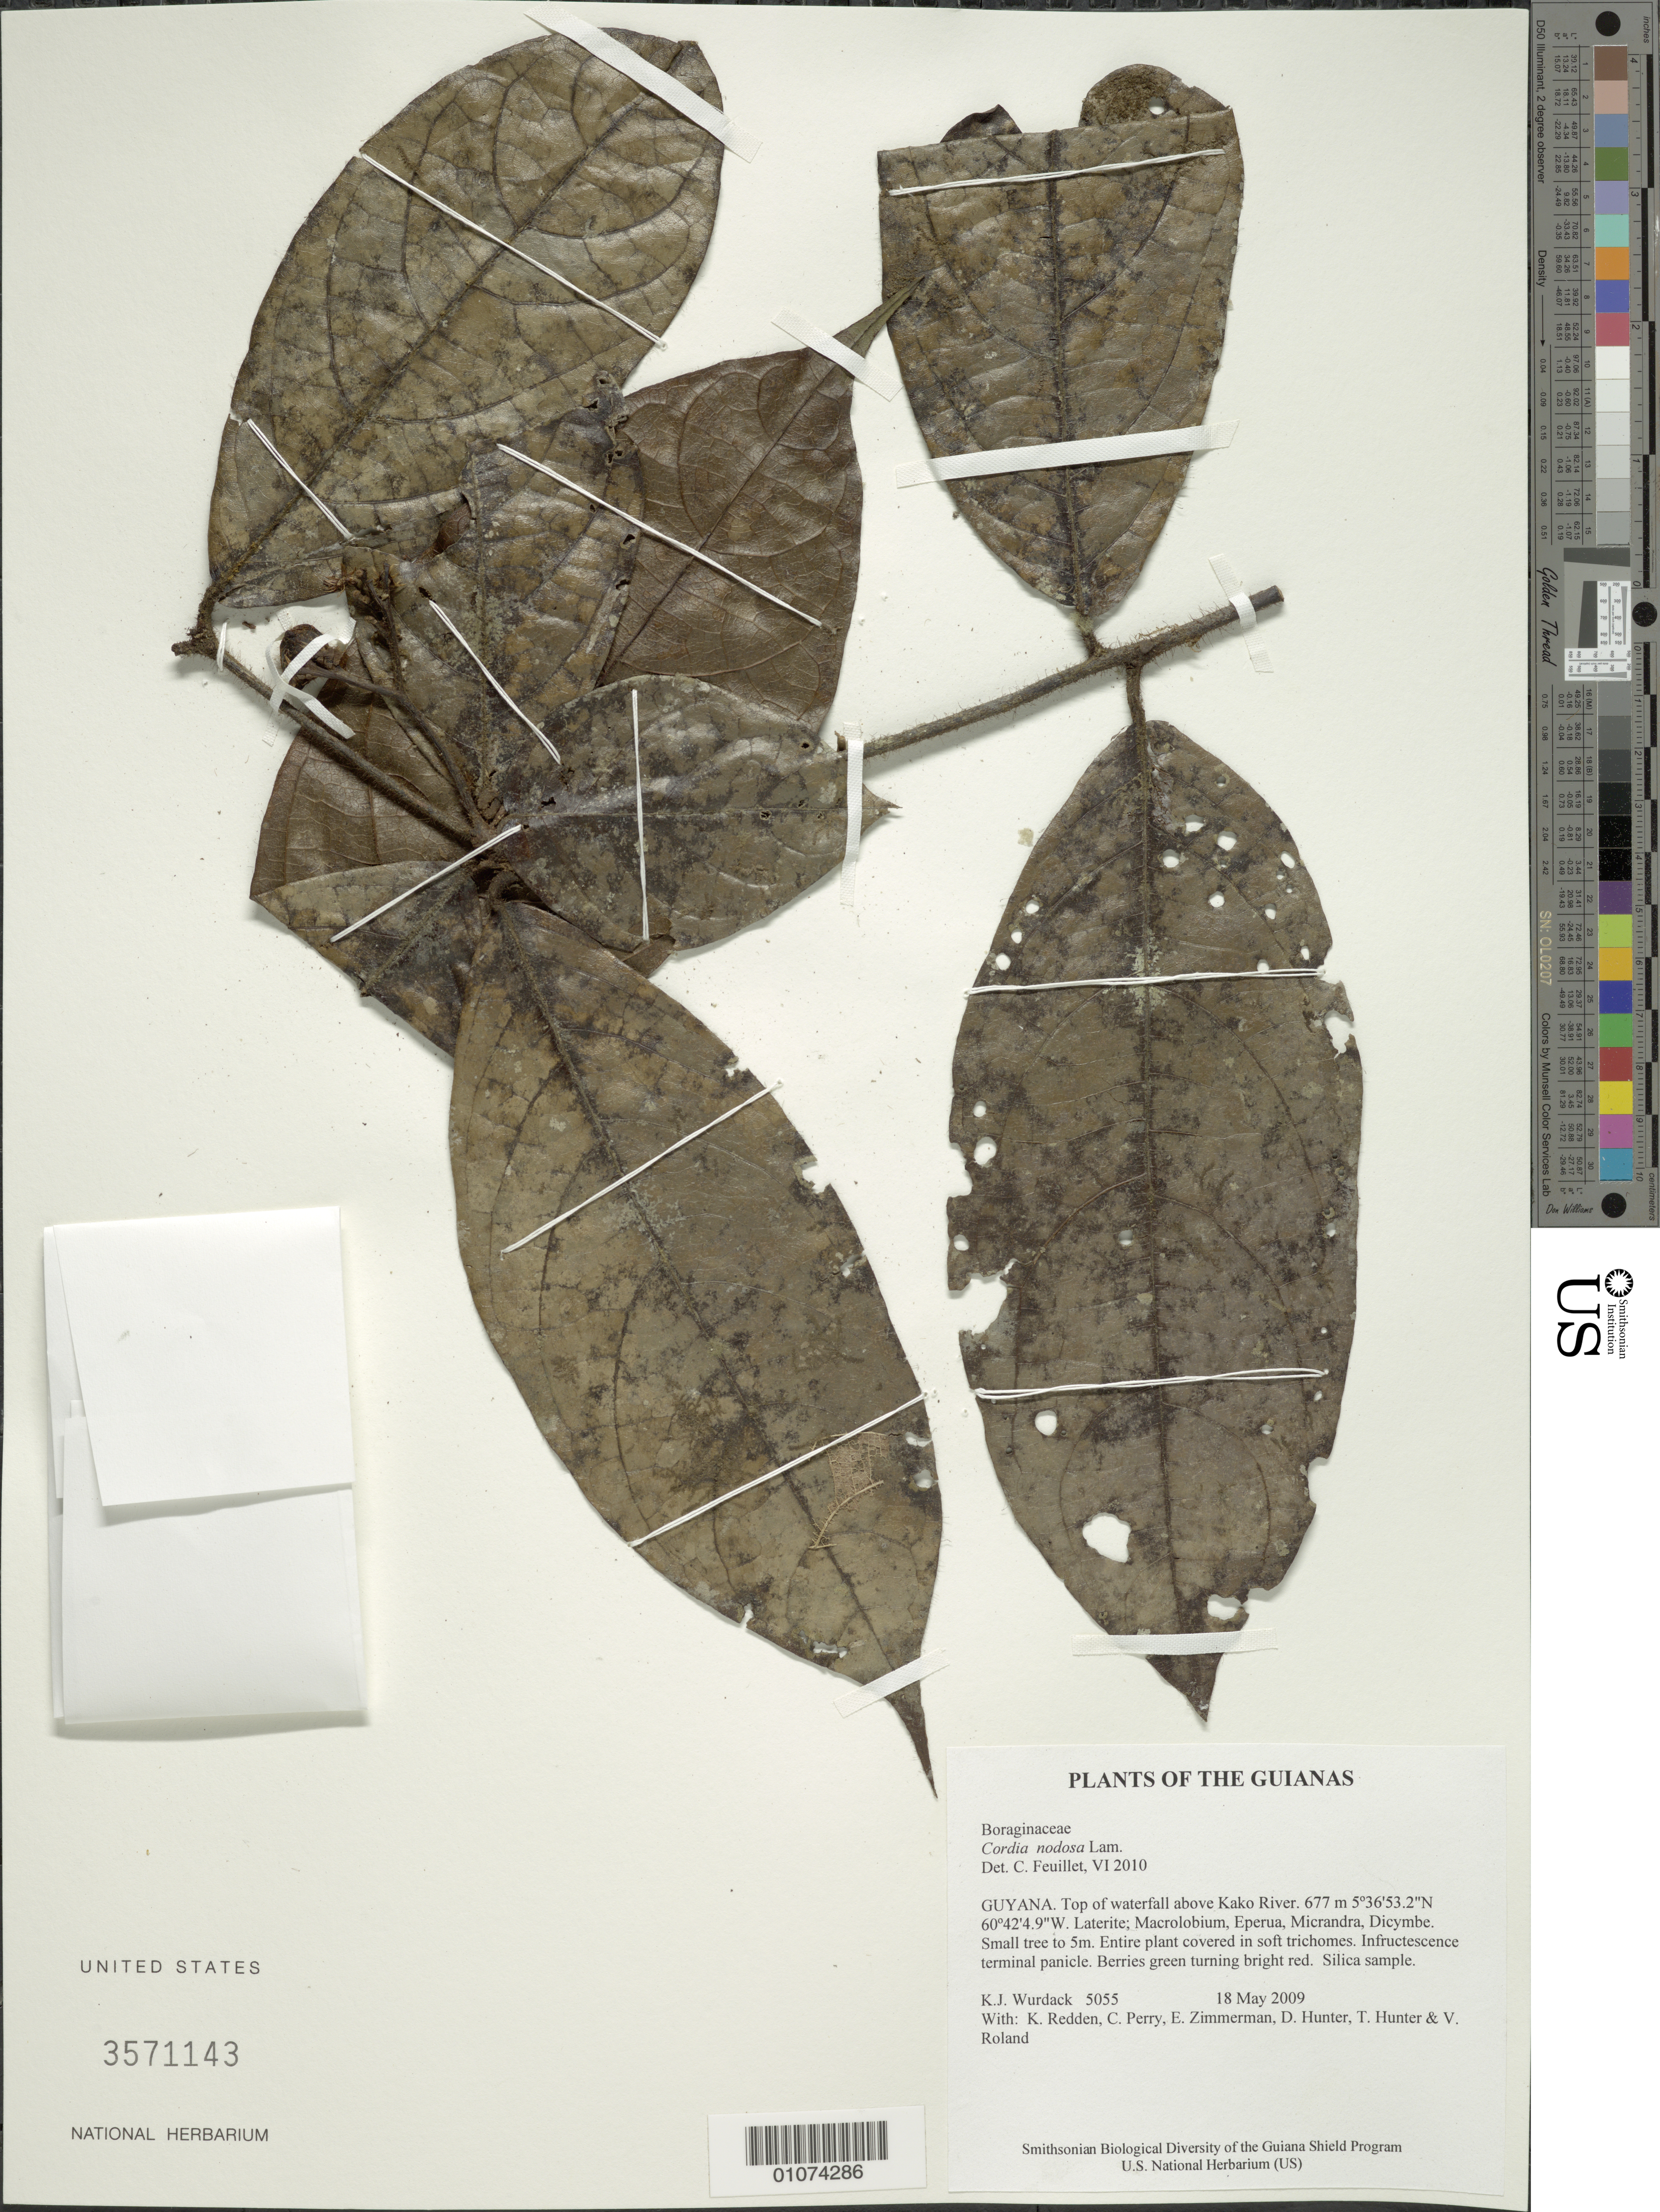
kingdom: Plantae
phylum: Tracheophyta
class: Magnoliopsida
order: Boraginales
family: Cordiaceae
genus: Cordia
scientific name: Cordia nodosa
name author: Lam.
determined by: Feuillet, C.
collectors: K. Wurdack, K. M. Redden, C. Perry, E. Zimmerman, D. Hunter, T. Hunter & V. Roland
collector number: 5055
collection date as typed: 18 May 2009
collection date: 2009-05-18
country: Guyana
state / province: Cuyuni-Mazaruni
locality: Top of waterfall above Kako River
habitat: Laterite; Macrolobium, Eperua, Micrandra, Dicymbe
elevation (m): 677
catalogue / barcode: US 3571143